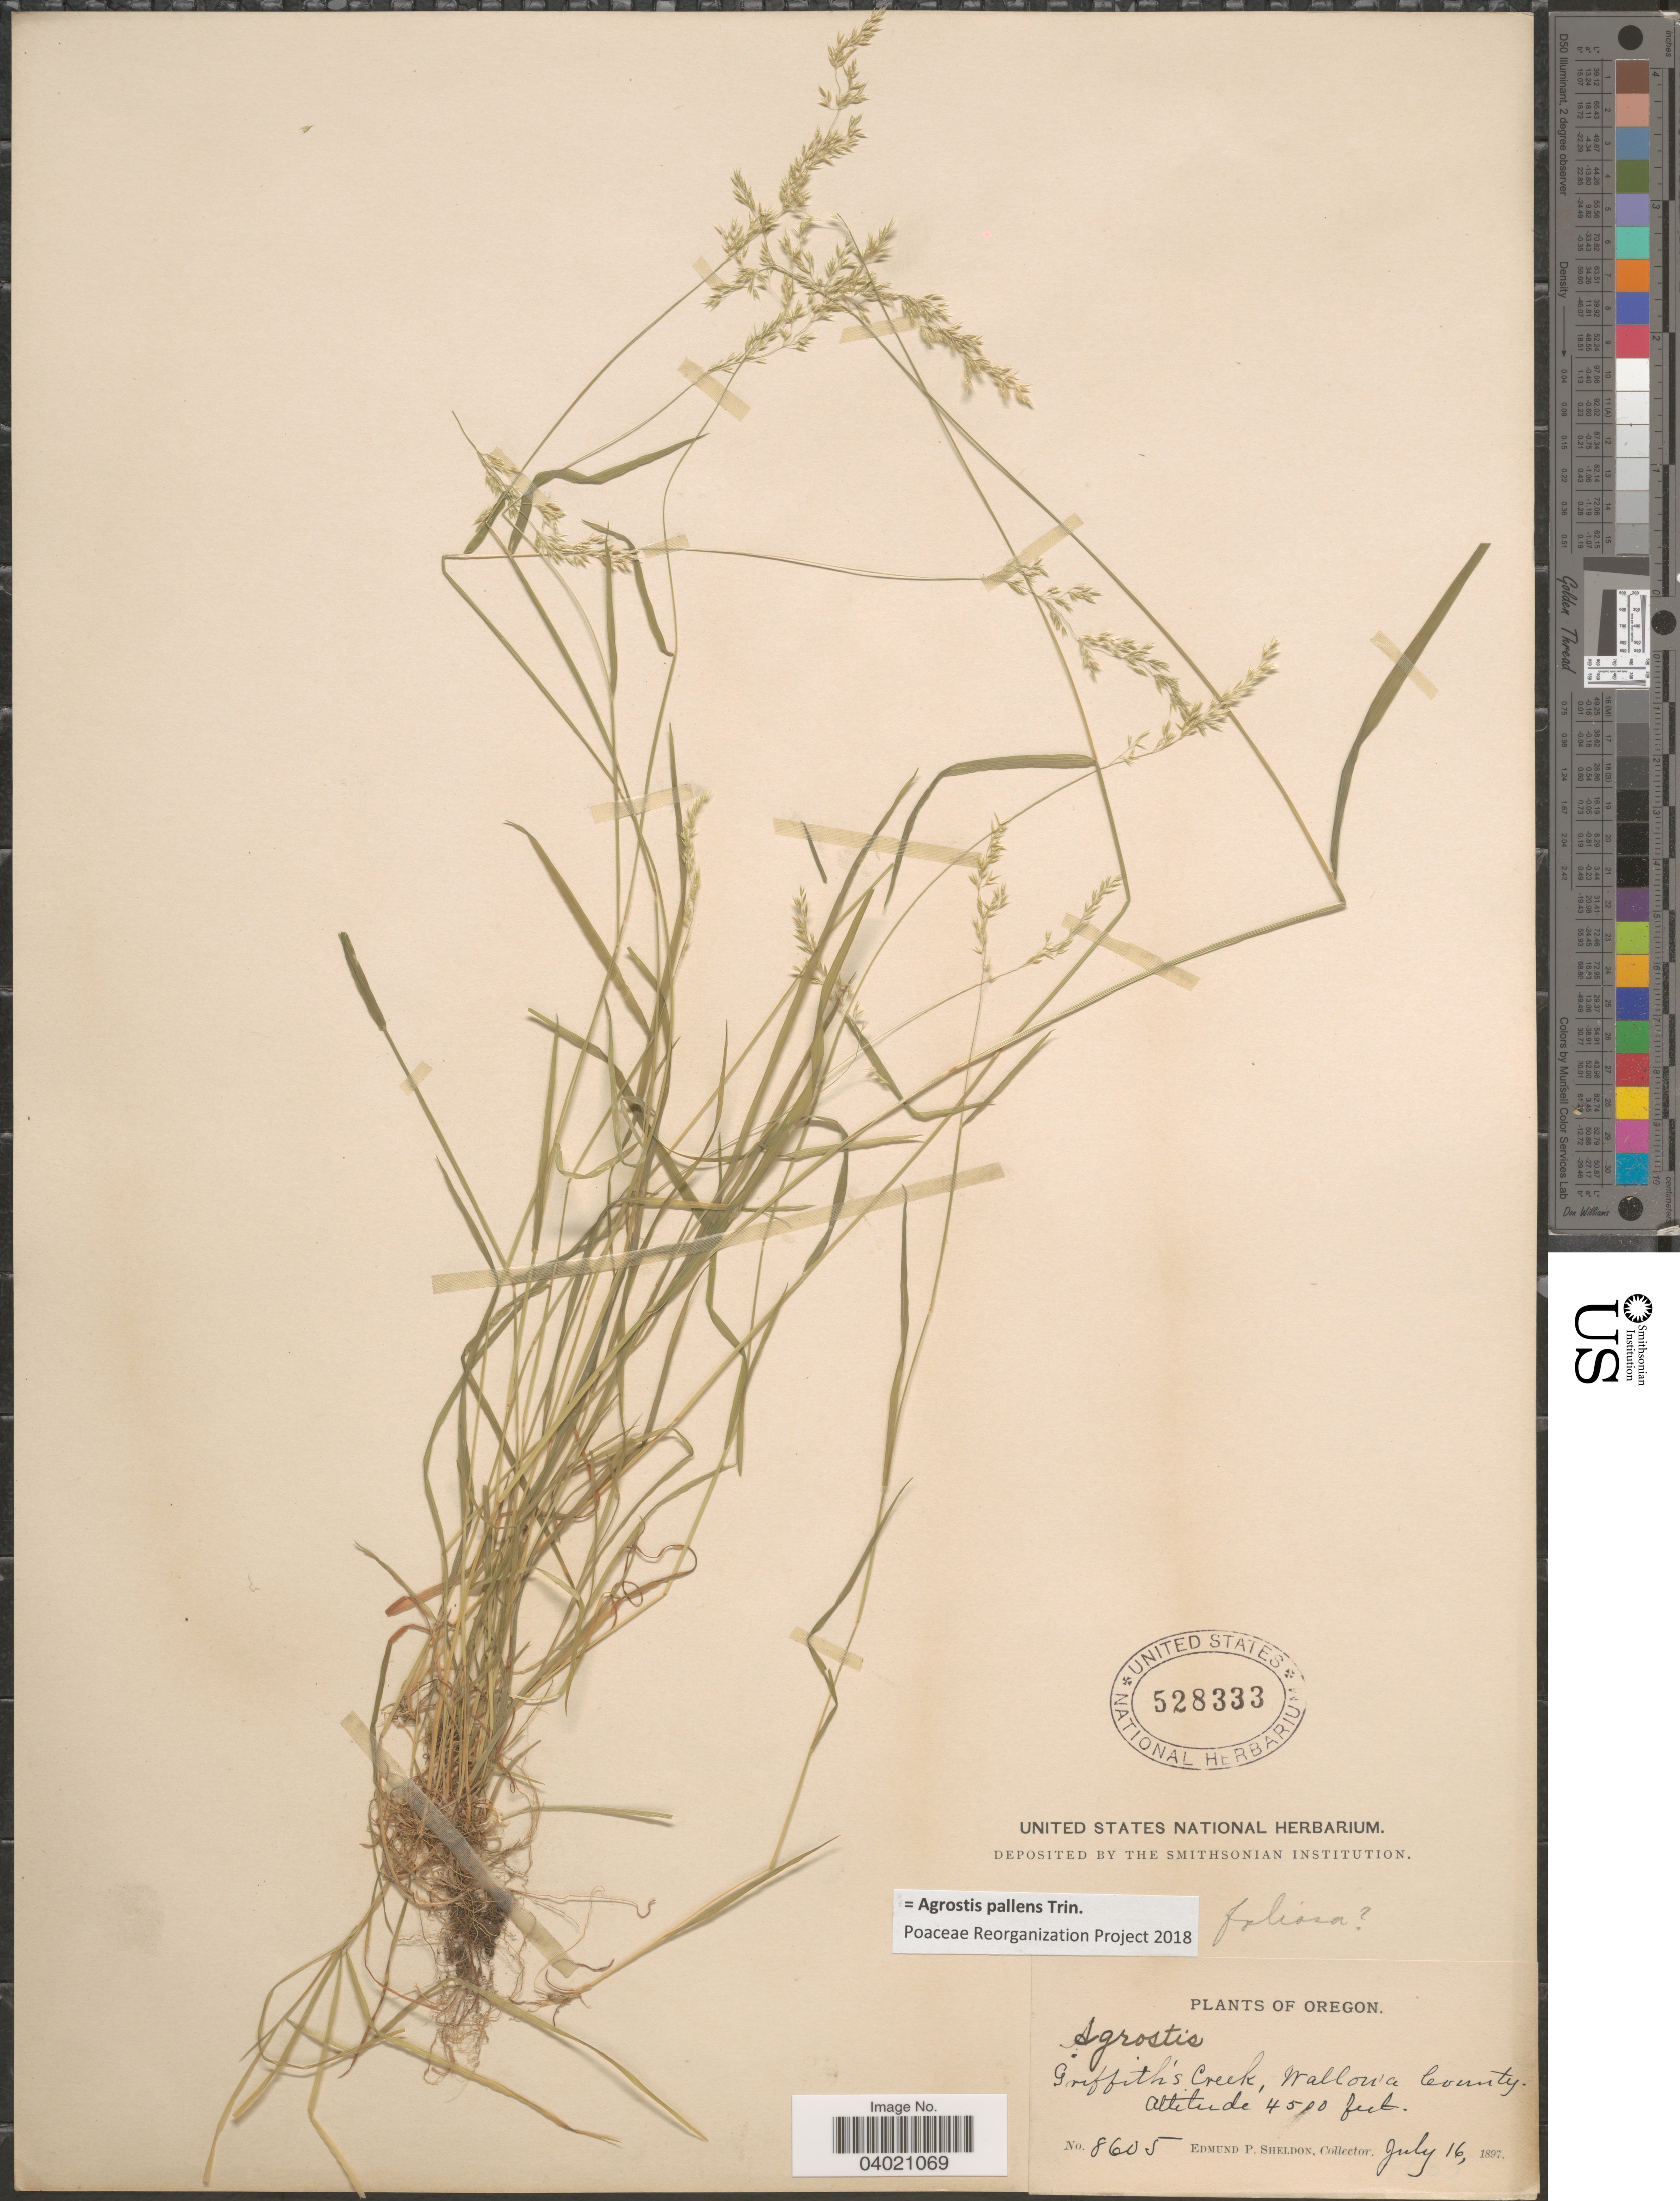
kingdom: Plantae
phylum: Tracheophyta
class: Liliopsida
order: Poales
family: Poaceae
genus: Agrostis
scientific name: Agrostis pallens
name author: Trin.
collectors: E. P. Sheldon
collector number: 8605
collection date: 1897-07-16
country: United States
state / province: Oregon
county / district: Wallowa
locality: Griffith's Creek, Wallowa County.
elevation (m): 1372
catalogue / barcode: US 528333